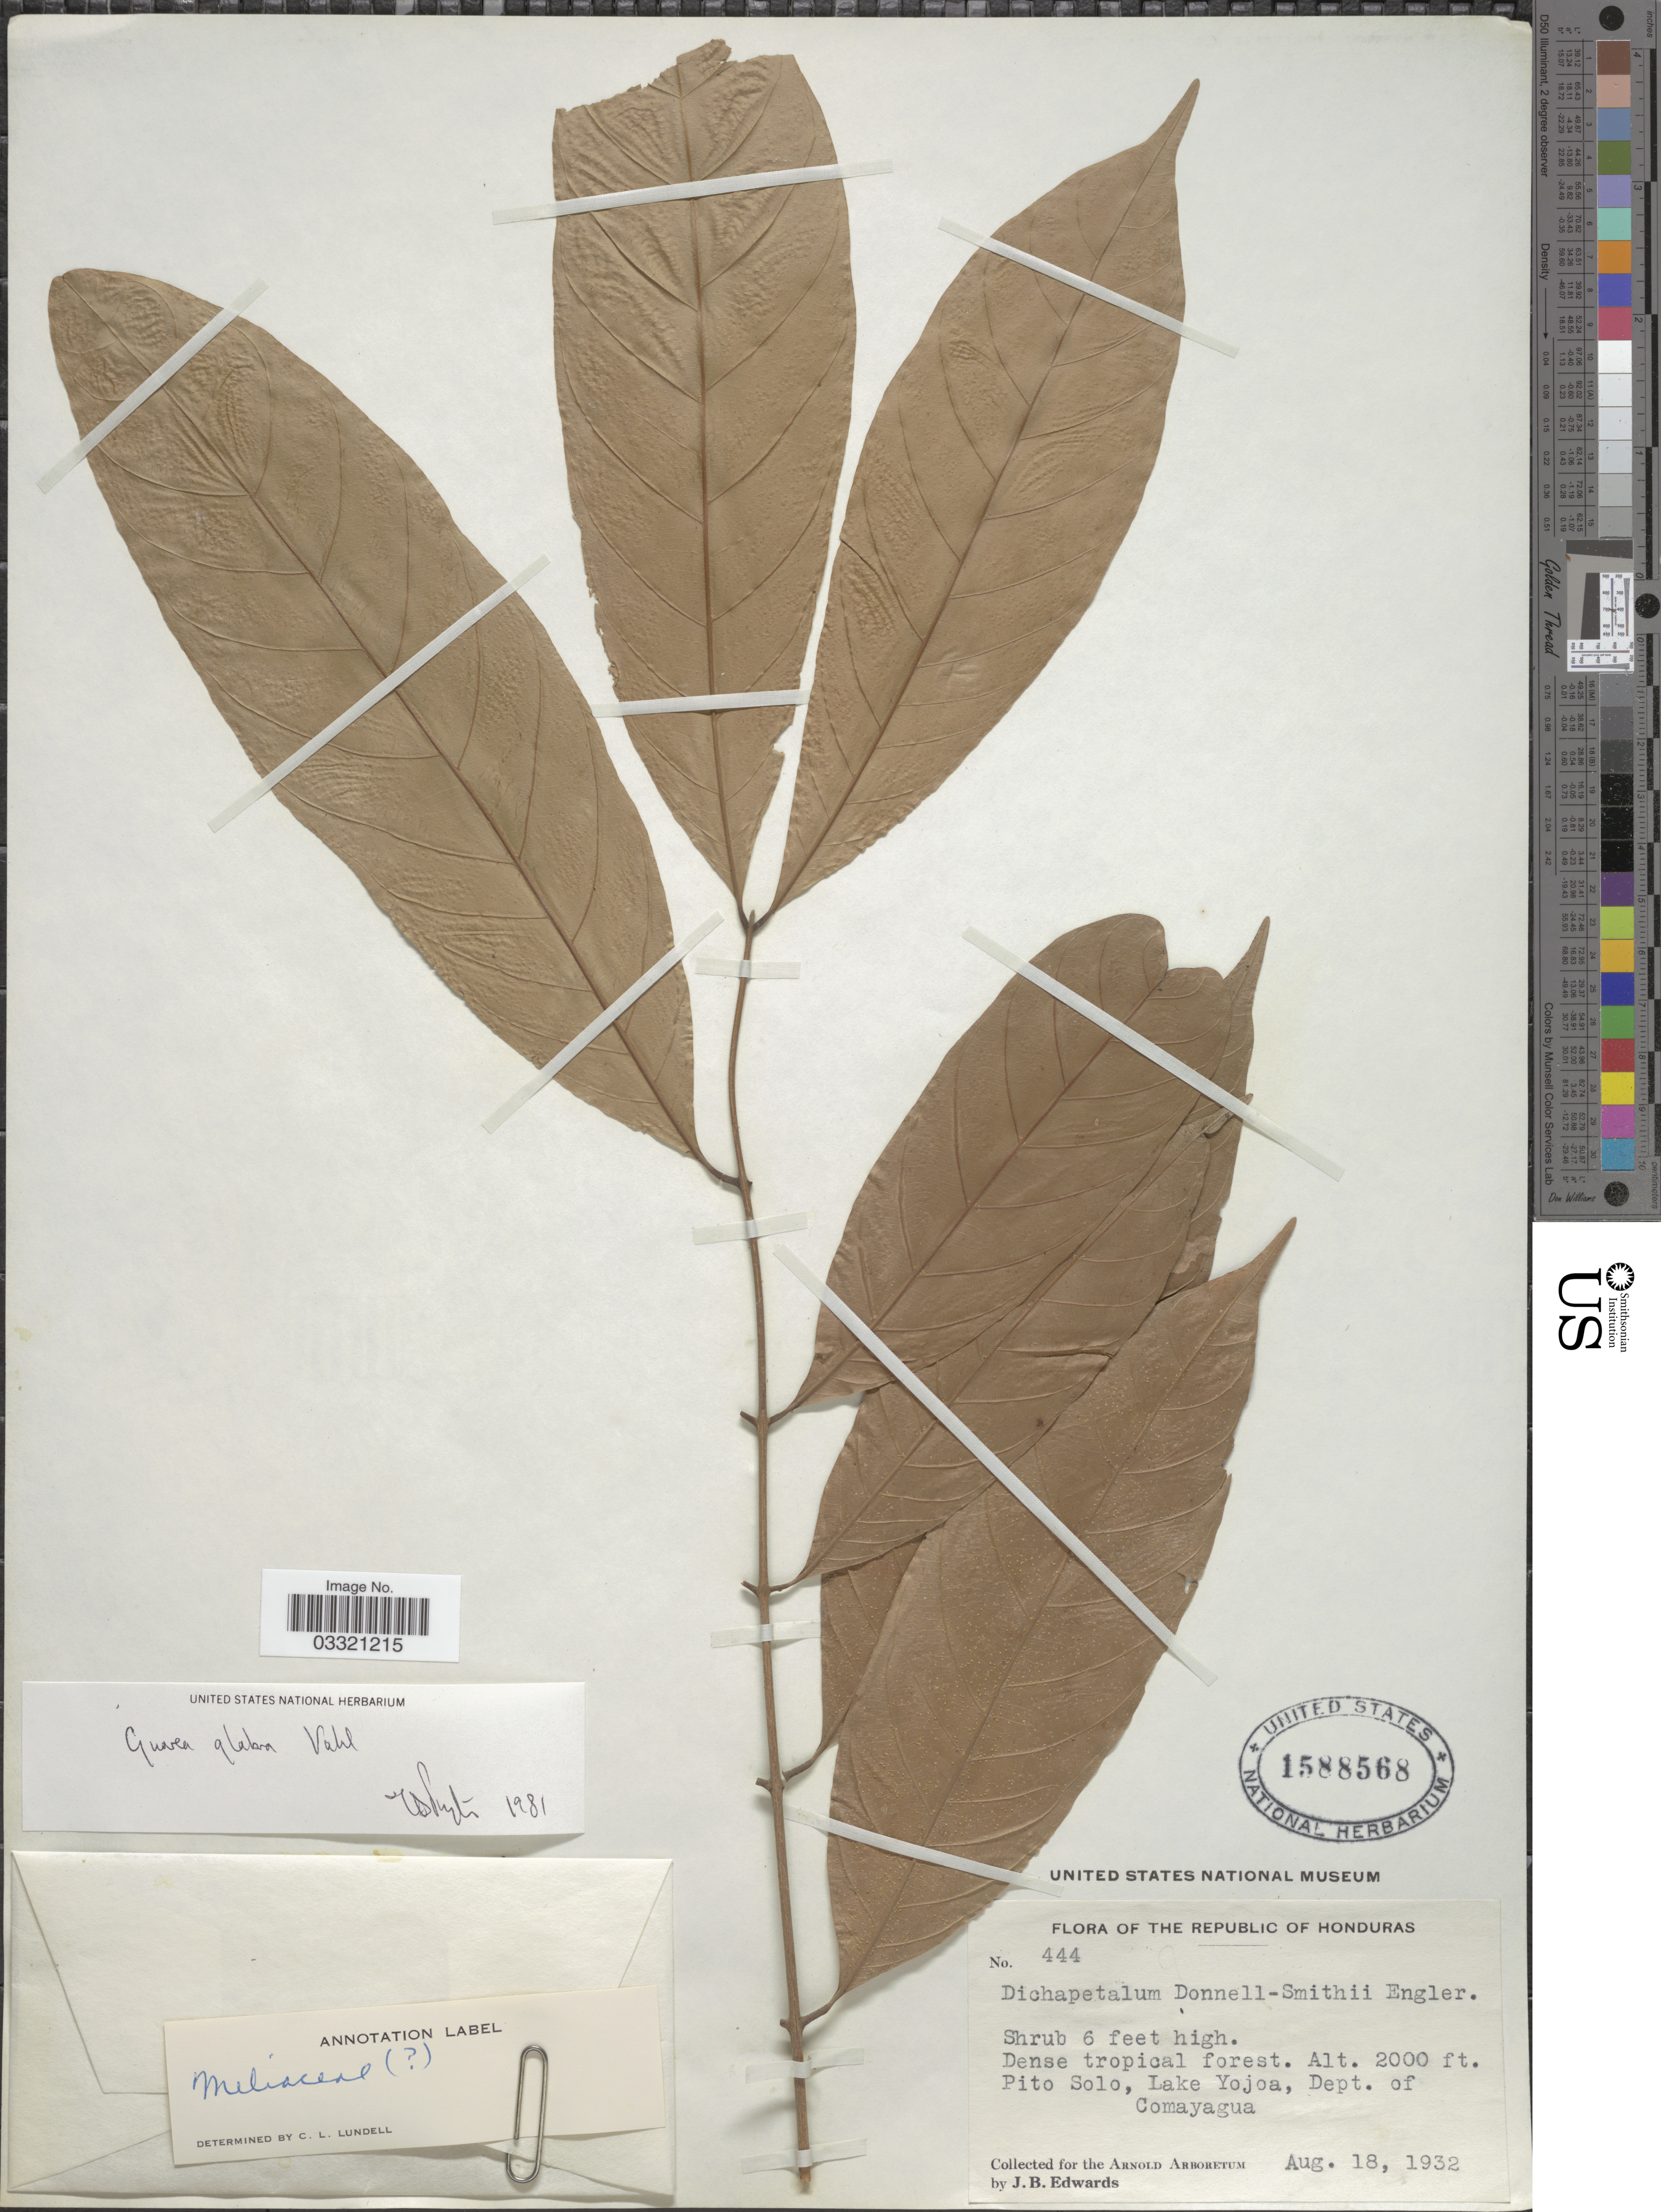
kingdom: Plantae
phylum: Tracheophyta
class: Magnoliopsida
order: Sapindales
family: Meliaceae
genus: Guarea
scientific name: Guarea glabra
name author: Vahl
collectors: J. B. Edwards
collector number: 444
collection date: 1932-08-18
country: Honduras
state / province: Comayagua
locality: The Republic of Honduras. Pito Solo, Lake Yojoa, Dept. of Comayagua.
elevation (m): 610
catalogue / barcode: US 1588568